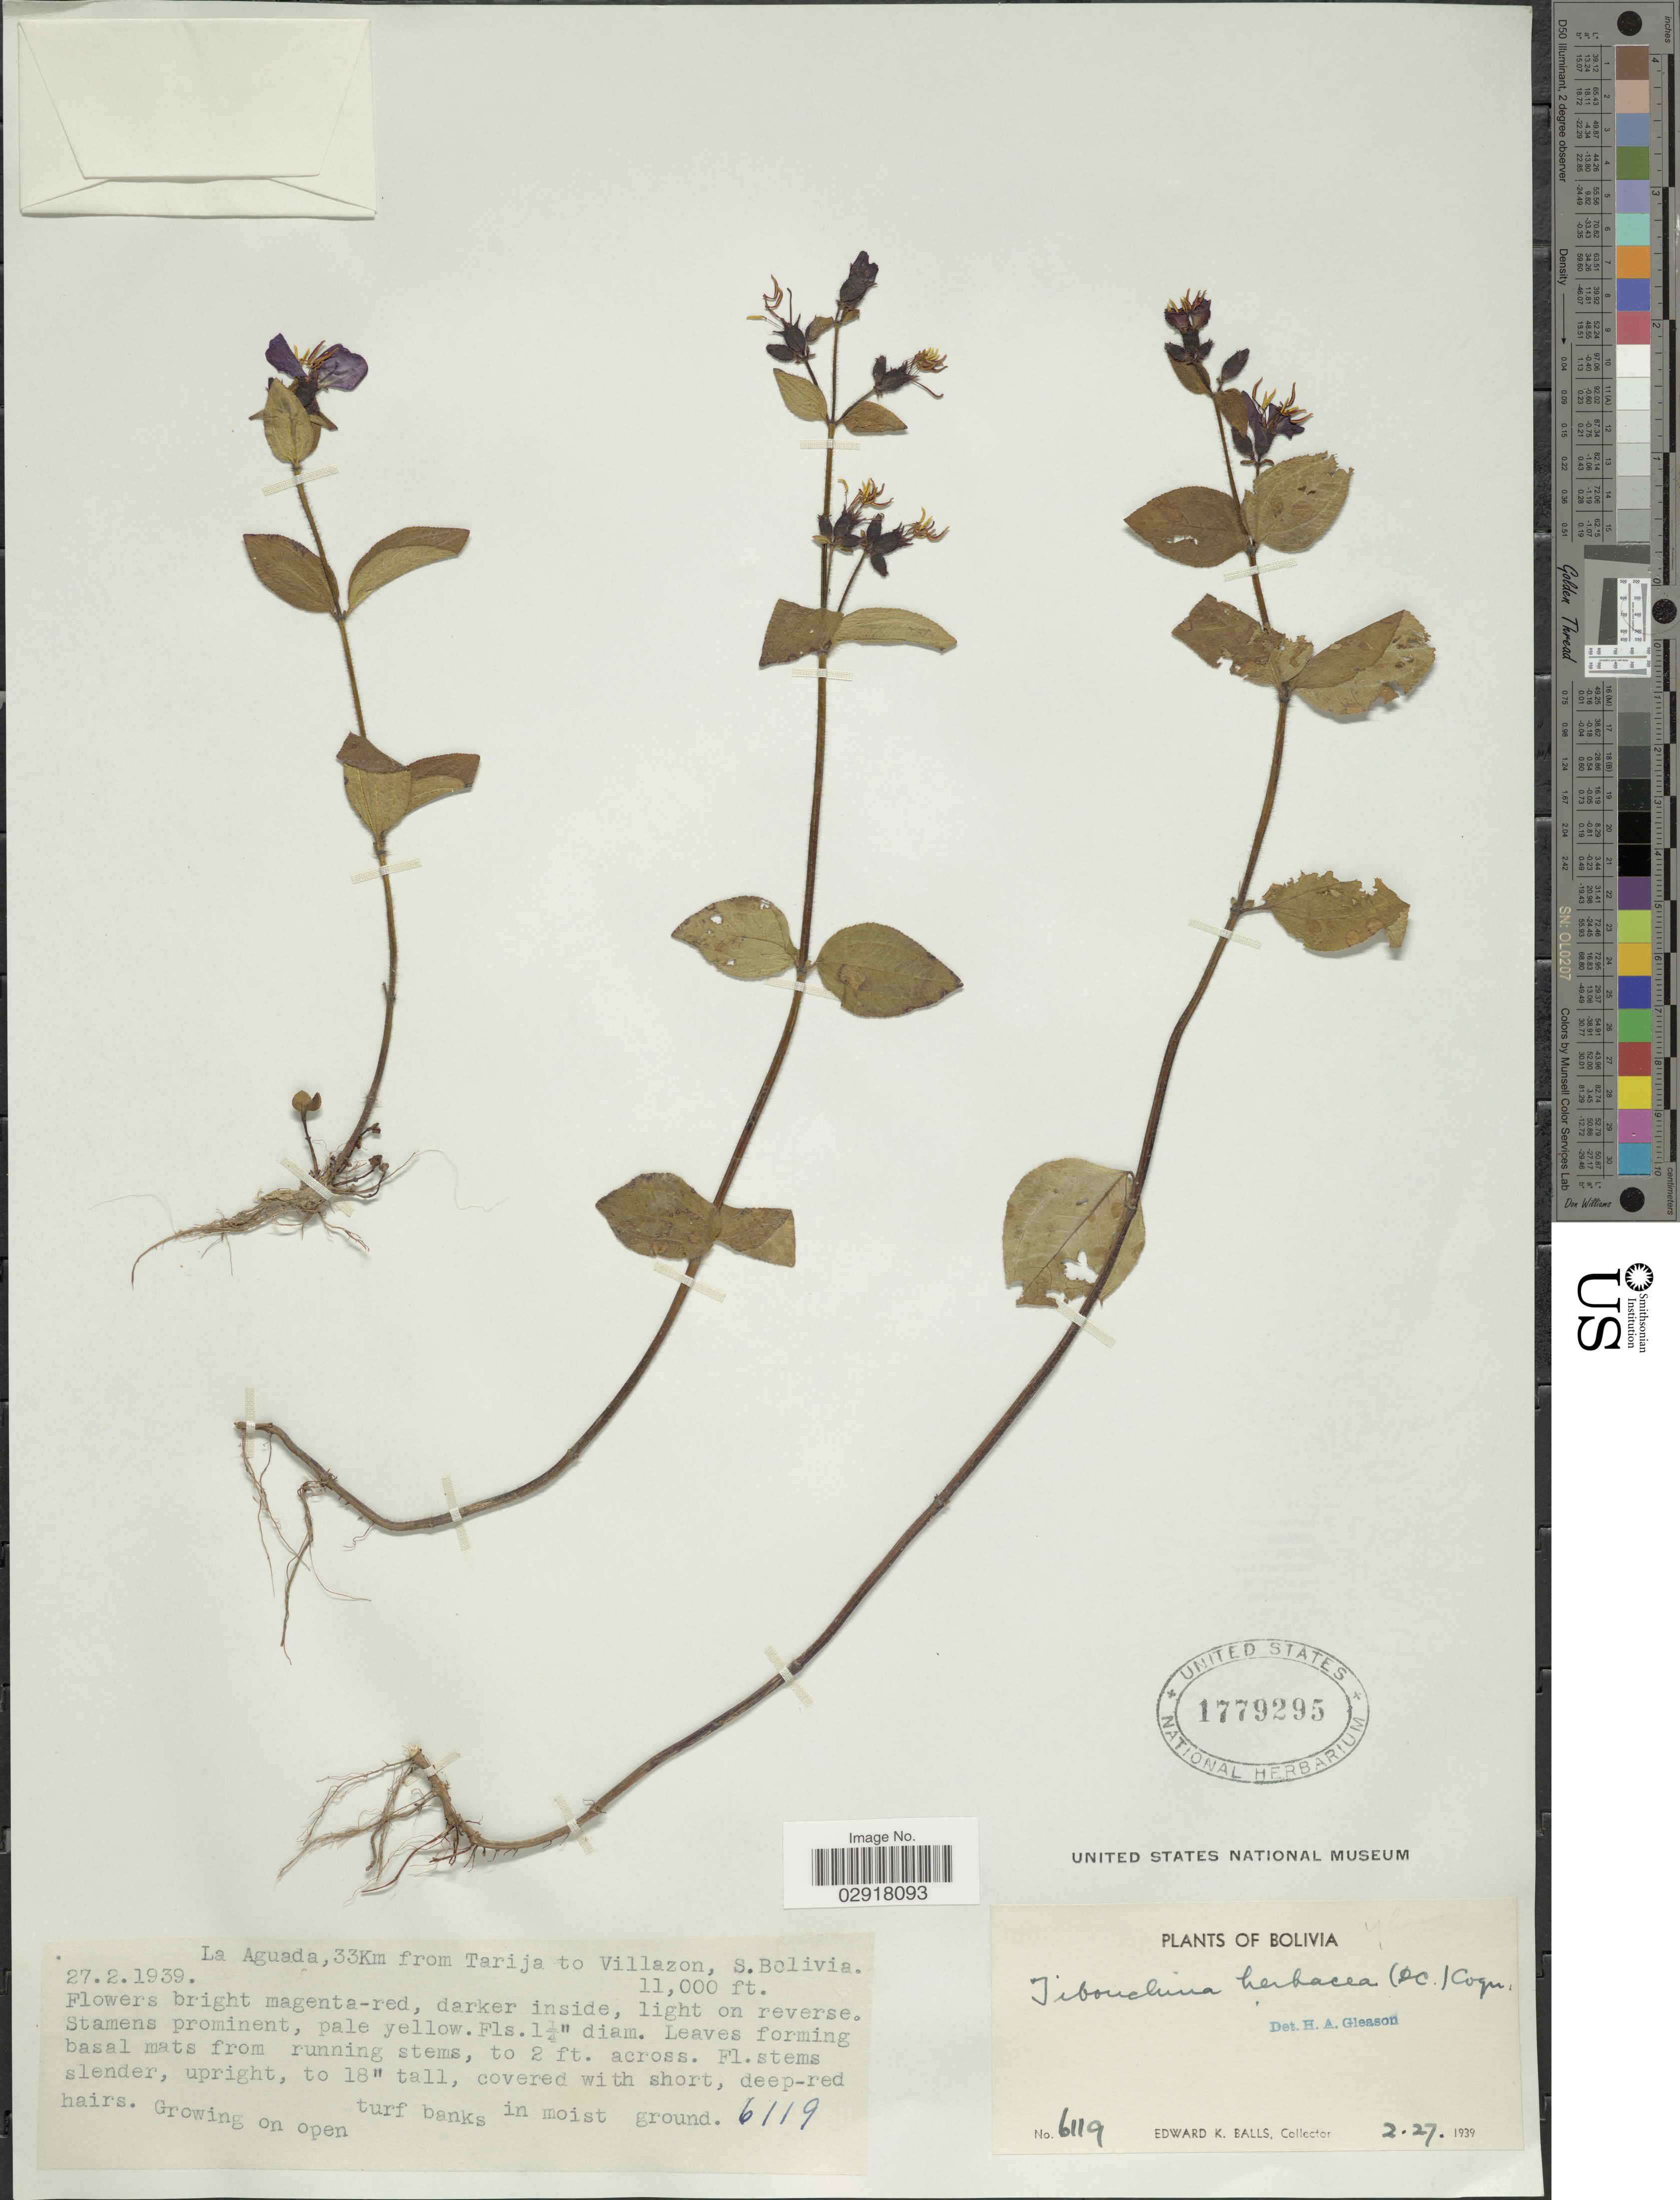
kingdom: Plantae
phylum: Tracheophyta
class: Magnoliopsida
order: Myrtales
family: Melastomataceae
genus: Chaetogastra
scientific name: Chaetogastra herbacea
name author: (DC.) P.J.F. Guim. & Michelang.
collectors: E. K. Balls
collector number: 6119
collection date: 1939-02-27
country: Bolivia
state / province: Tarija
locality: La Aguada, 33Km from Tarija to Villazon, S.Bolivia.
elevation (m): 3353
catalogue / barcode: US 1779295